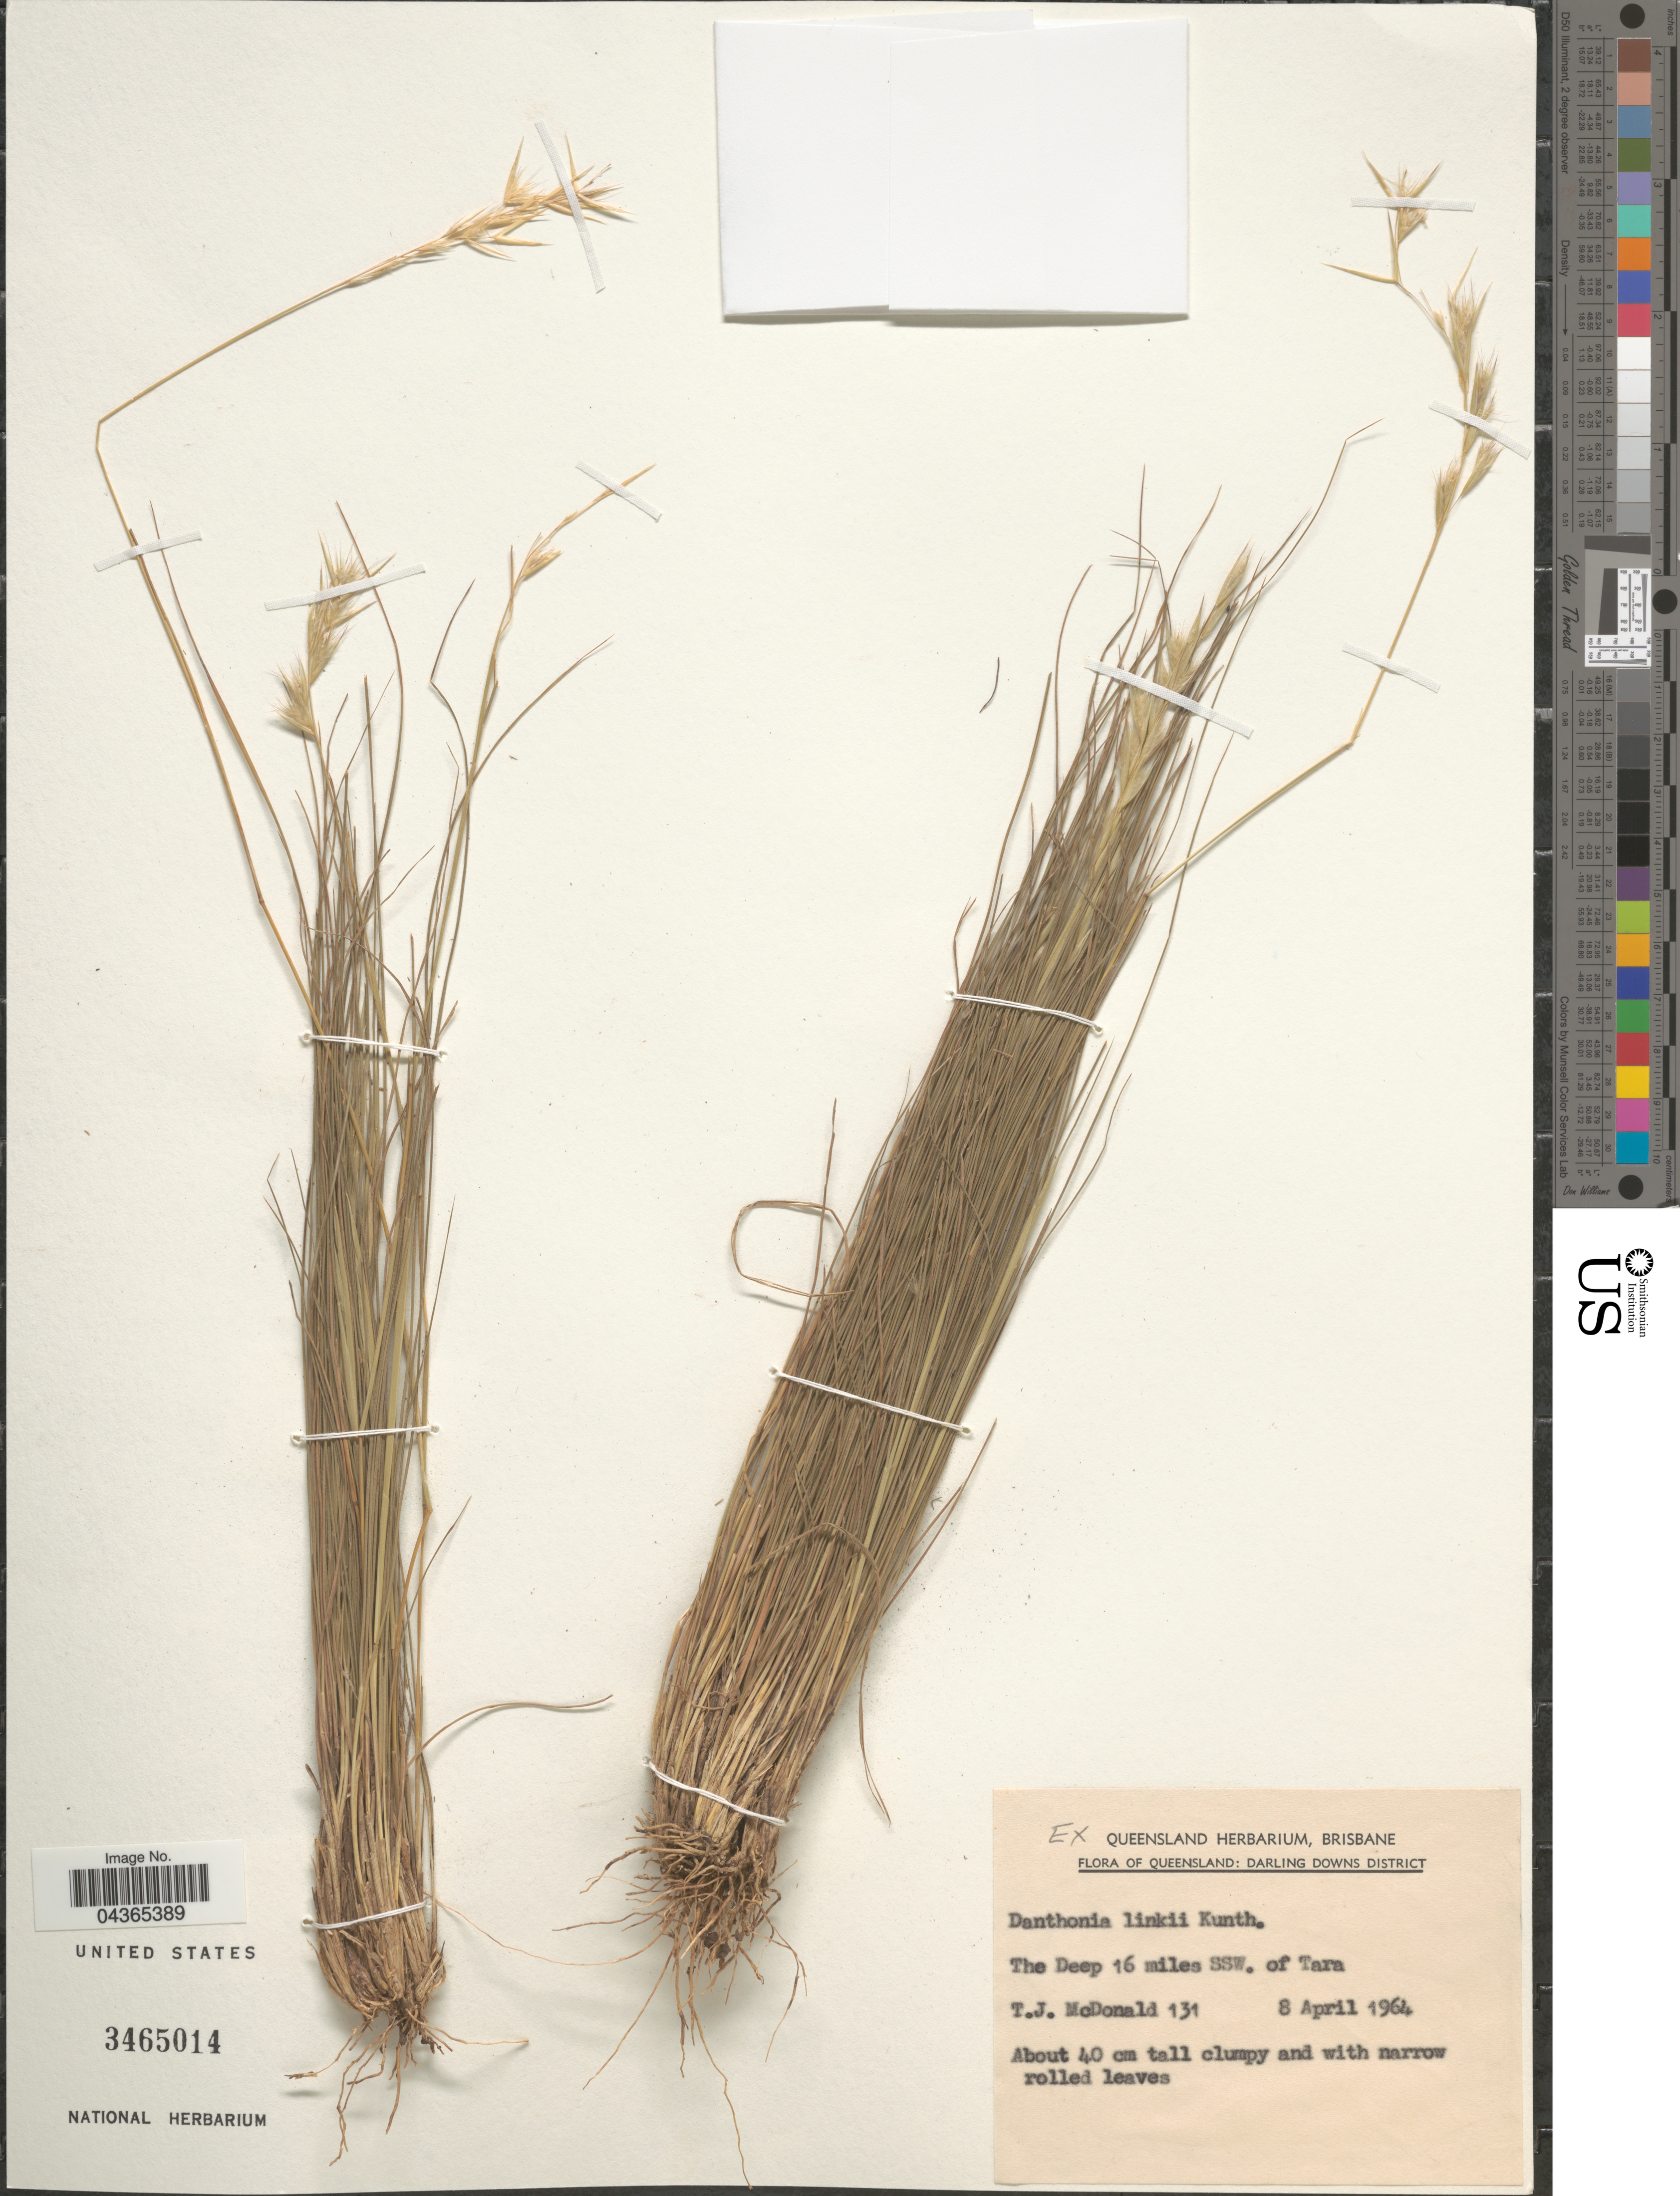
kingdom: Plantae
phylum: Tracheophyta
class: Liliopsida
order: Poales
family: Poaceae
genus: Rytidosperma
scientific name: Rytidosperma bipartitum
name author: (Link) A.M. Humphreys & H.P. Linder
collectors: T. McDonald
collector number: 131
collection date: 1964-04-08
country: Australia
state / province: Queensland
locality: Darling Downs District. The Deep 16 miles SSW. of Tara.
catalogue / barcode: US 3465014